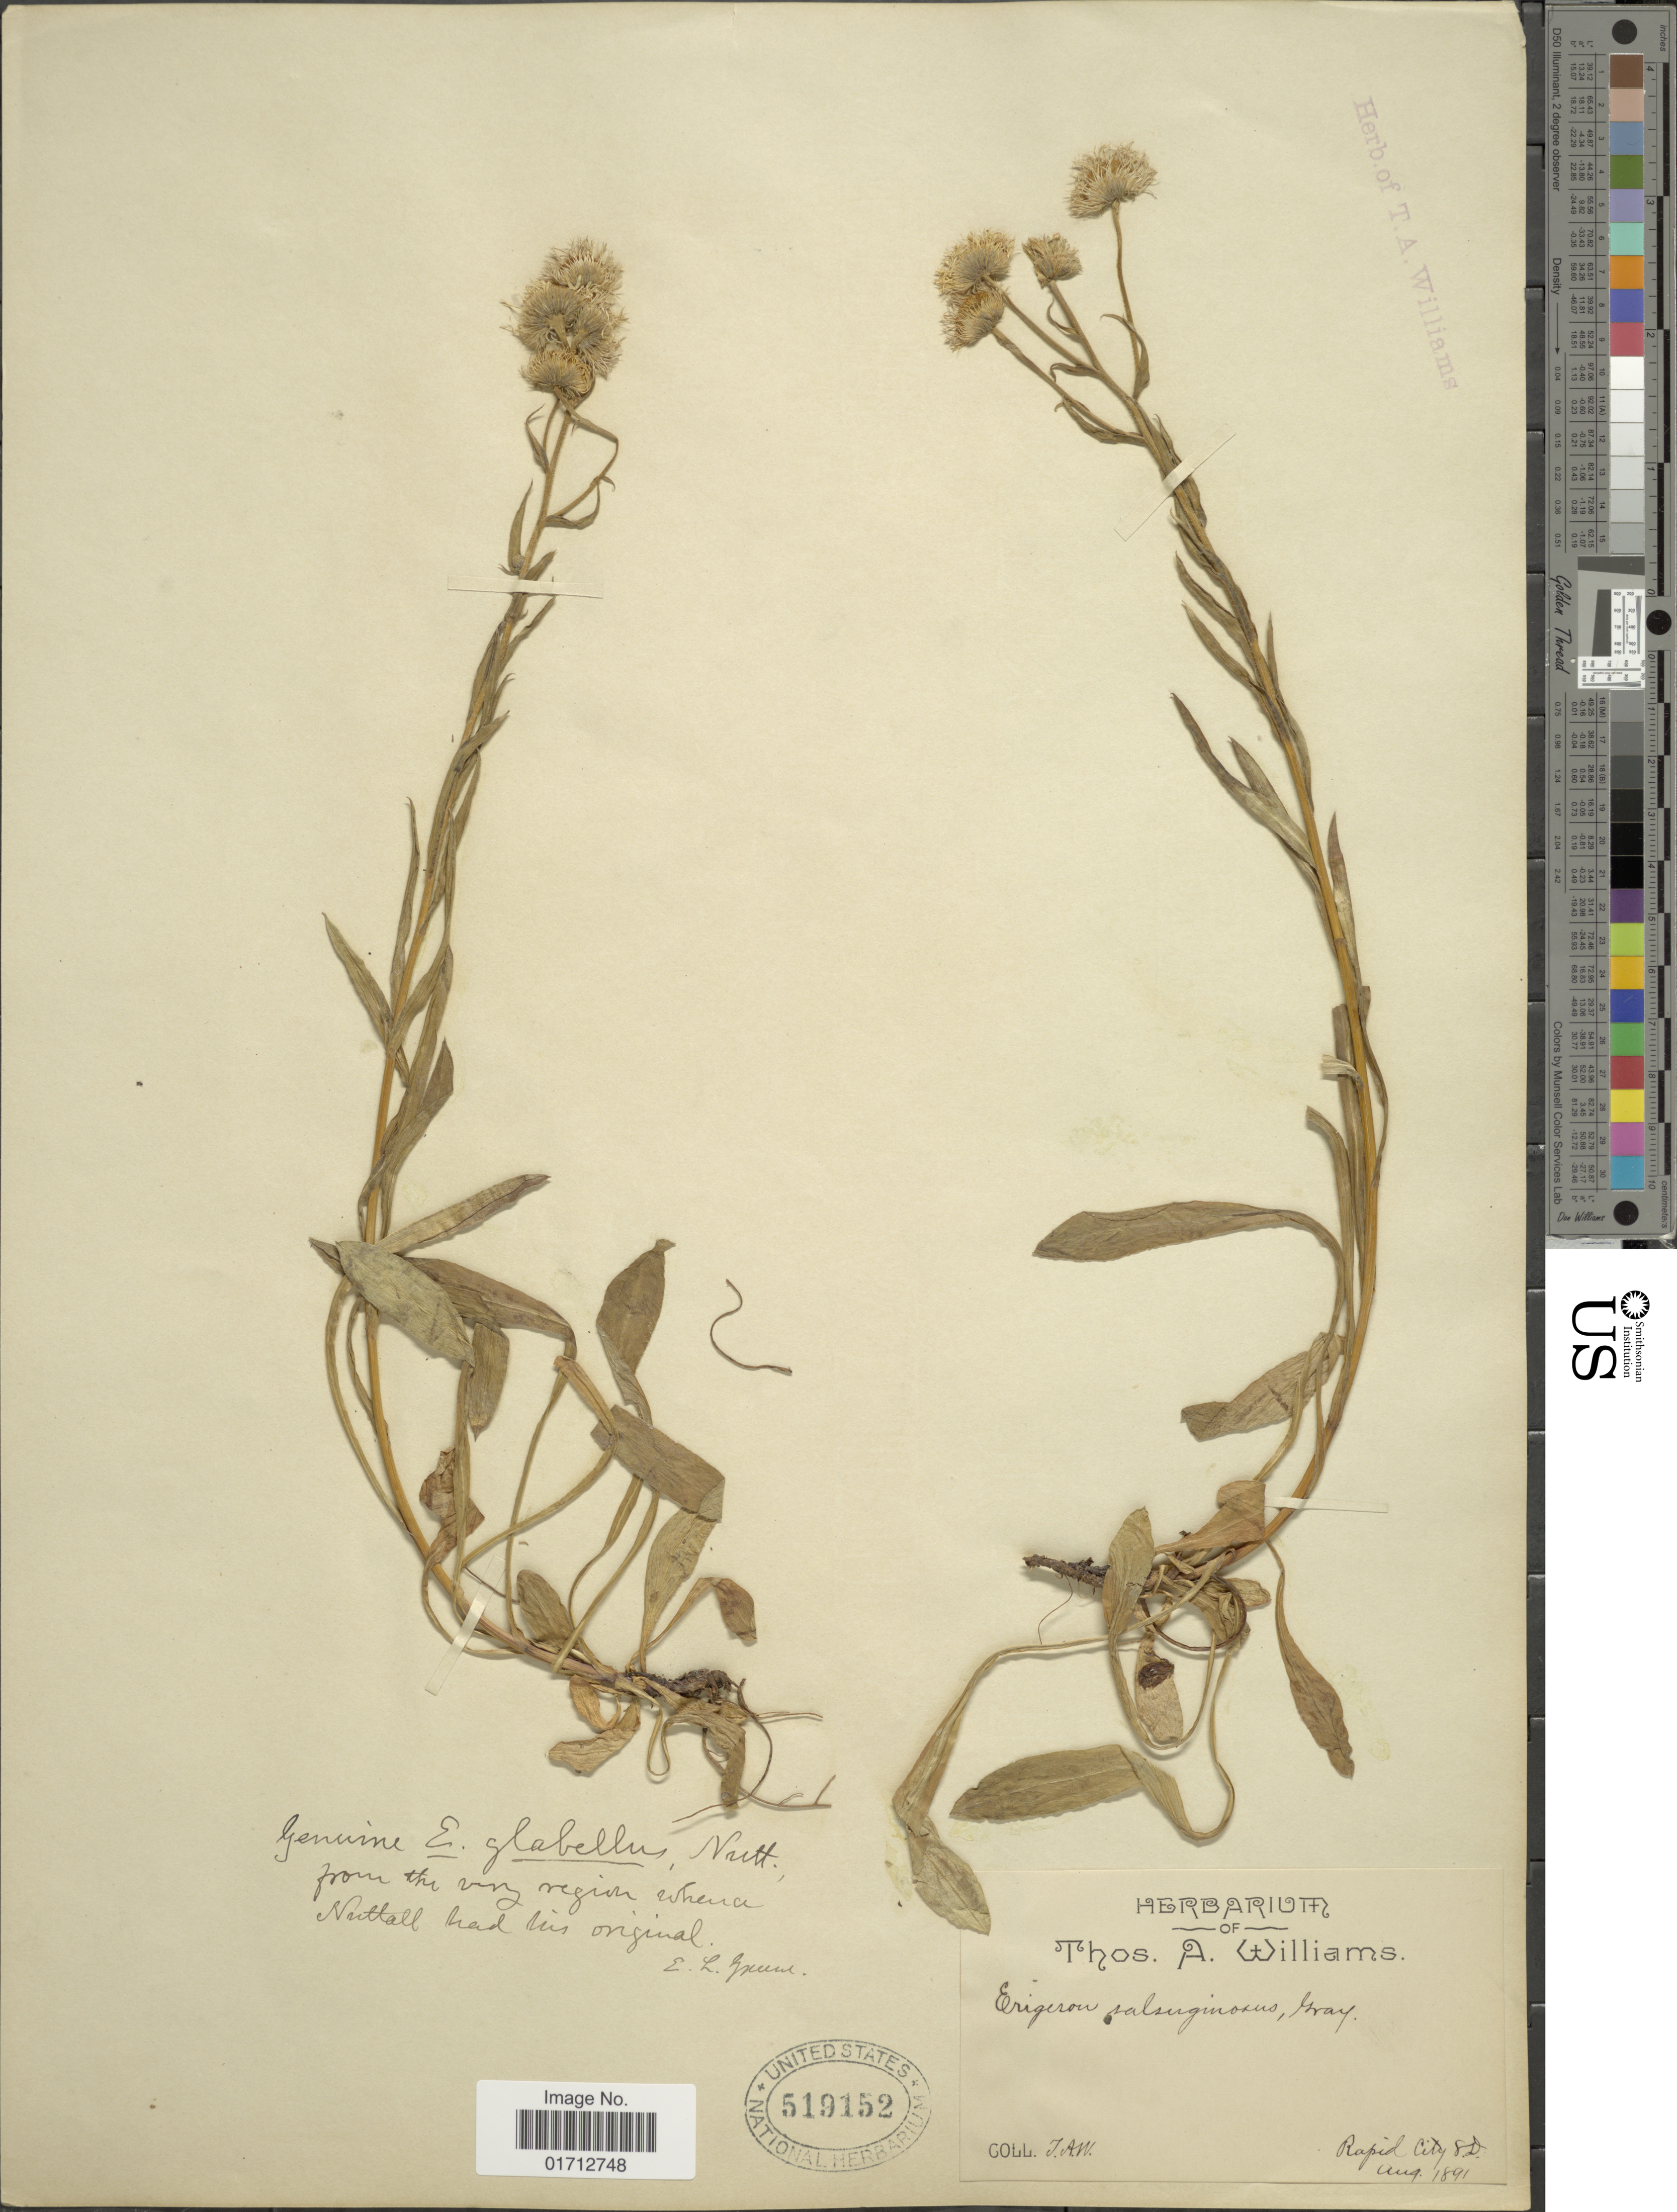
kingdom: Plantae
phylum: Tracheophyta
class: Magnoliopsida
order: Asterales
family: Asteraceae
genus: Erigeron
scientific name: Erigeron glabellus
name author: Nutt.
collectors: T. A. Williams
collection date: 1891-08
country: United States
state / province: South Dakota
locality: Rapid City.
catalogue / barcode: US 519152